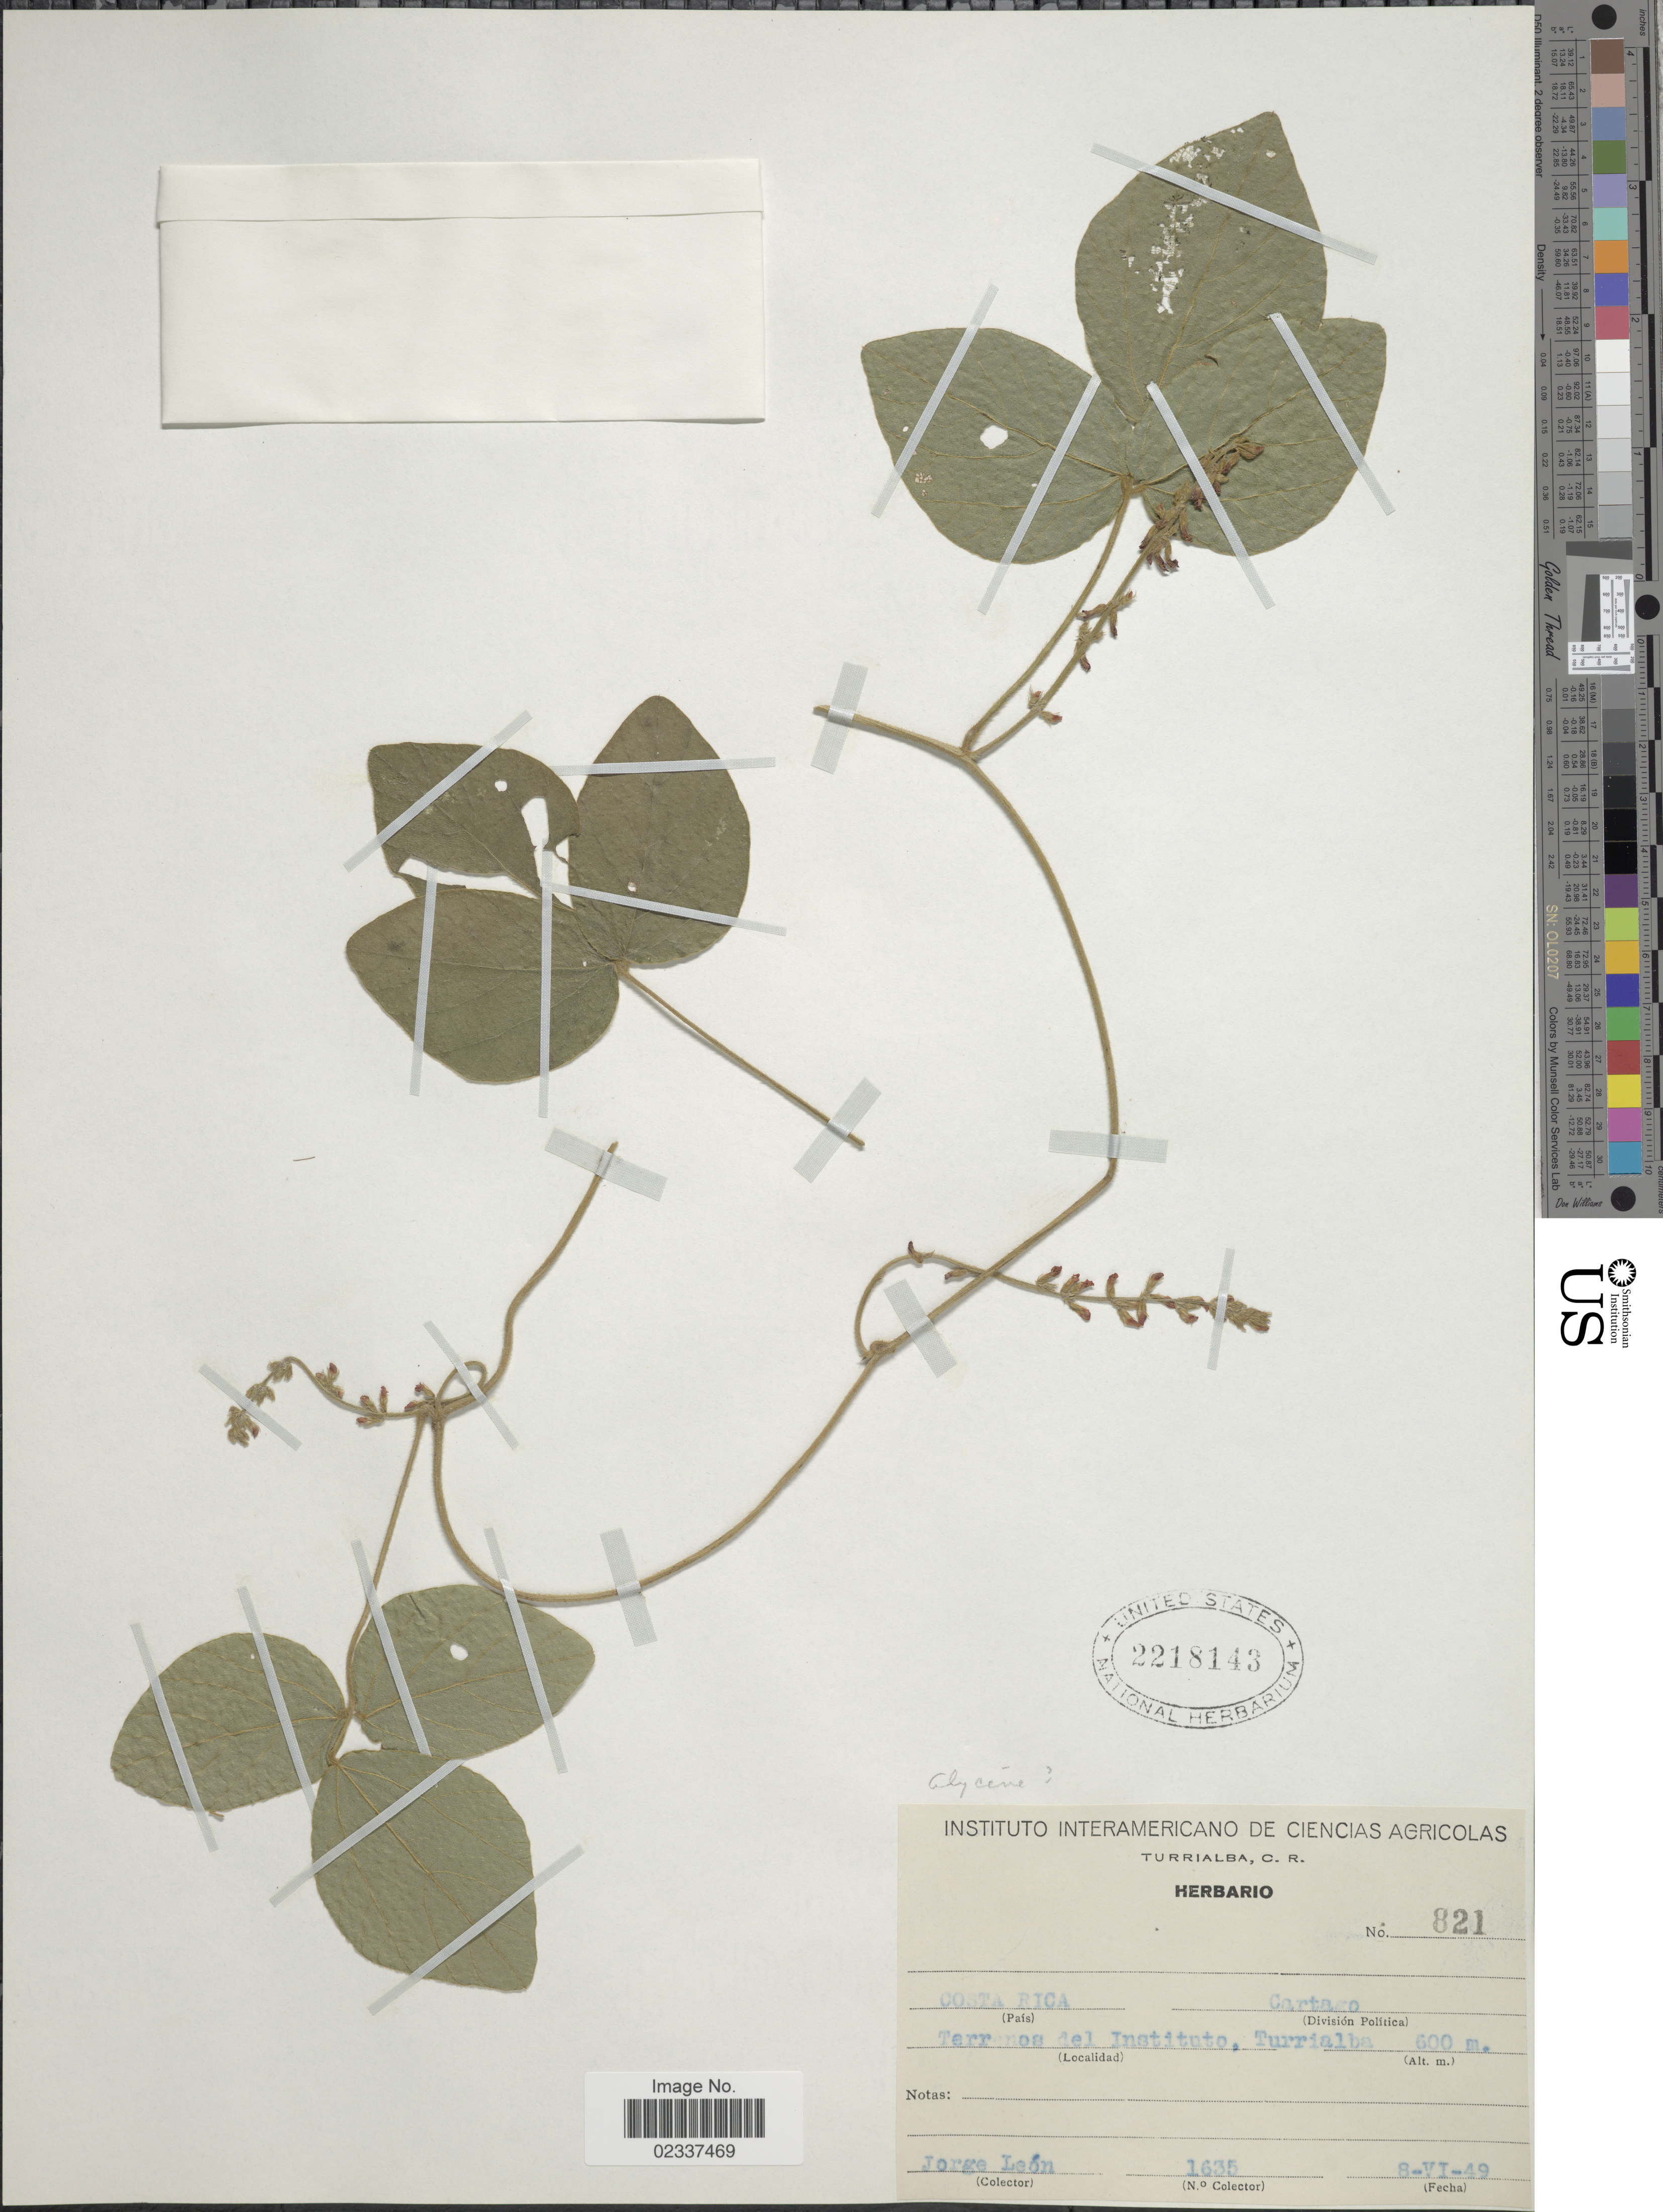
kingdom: Plantae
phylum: Tracheophyta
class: Magnoliopsida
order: Fabales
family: Fabaceae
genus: Glycine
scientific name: Glycine max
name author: (L.) Merr.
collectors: J. León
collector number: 1635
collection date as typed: Transcribed d/m/y: 8/6/49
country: Costa Rica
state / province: Cartago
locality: Terrenos del Instituto, Turrialba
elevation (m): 600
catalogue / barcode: US 2218143